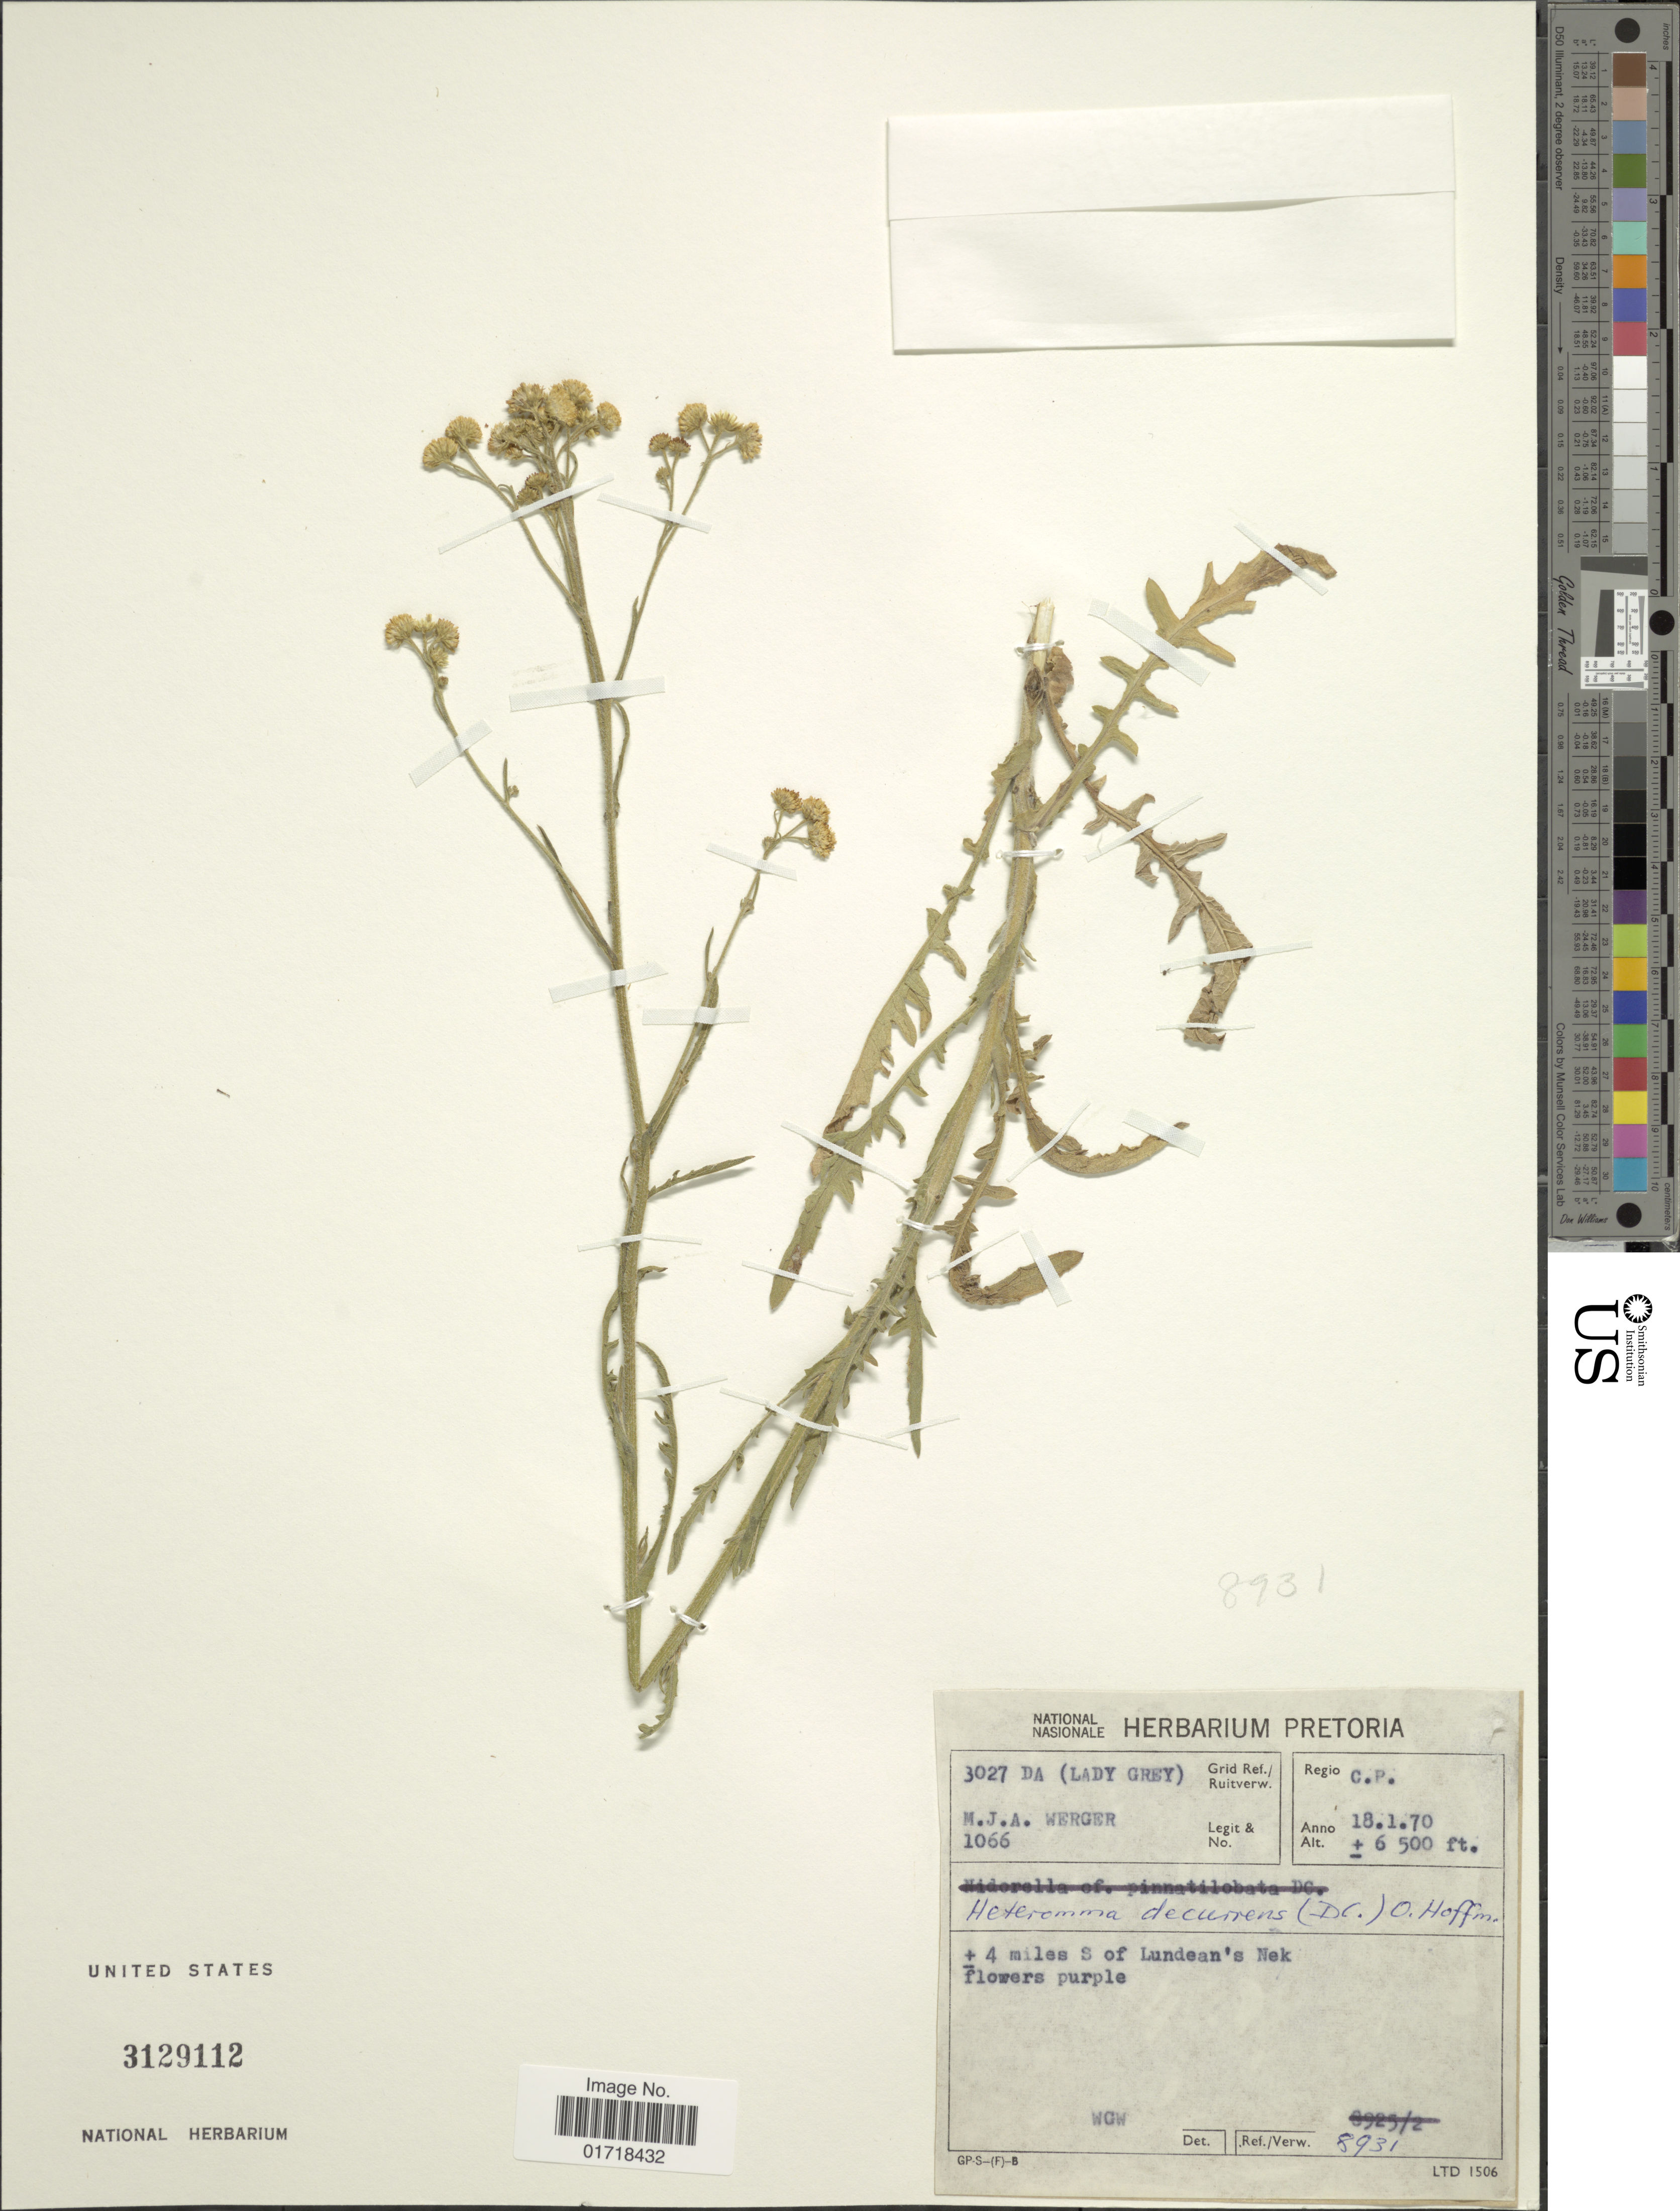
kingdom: Plantae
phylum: Tracheophyta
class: Magnoliopsida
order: Asterales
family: Asteraceae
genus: Heteromma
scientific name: Heteromma decurrens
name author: O. Hoffm.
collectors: M. Werger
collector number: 1066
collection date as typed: Transcribed d/m/y: 18/1/70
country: South Africa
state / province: Eastern Cape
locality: C.P. ± 4 miles S of Lundean's Nek.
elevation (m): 1981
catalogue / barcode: US 3129112